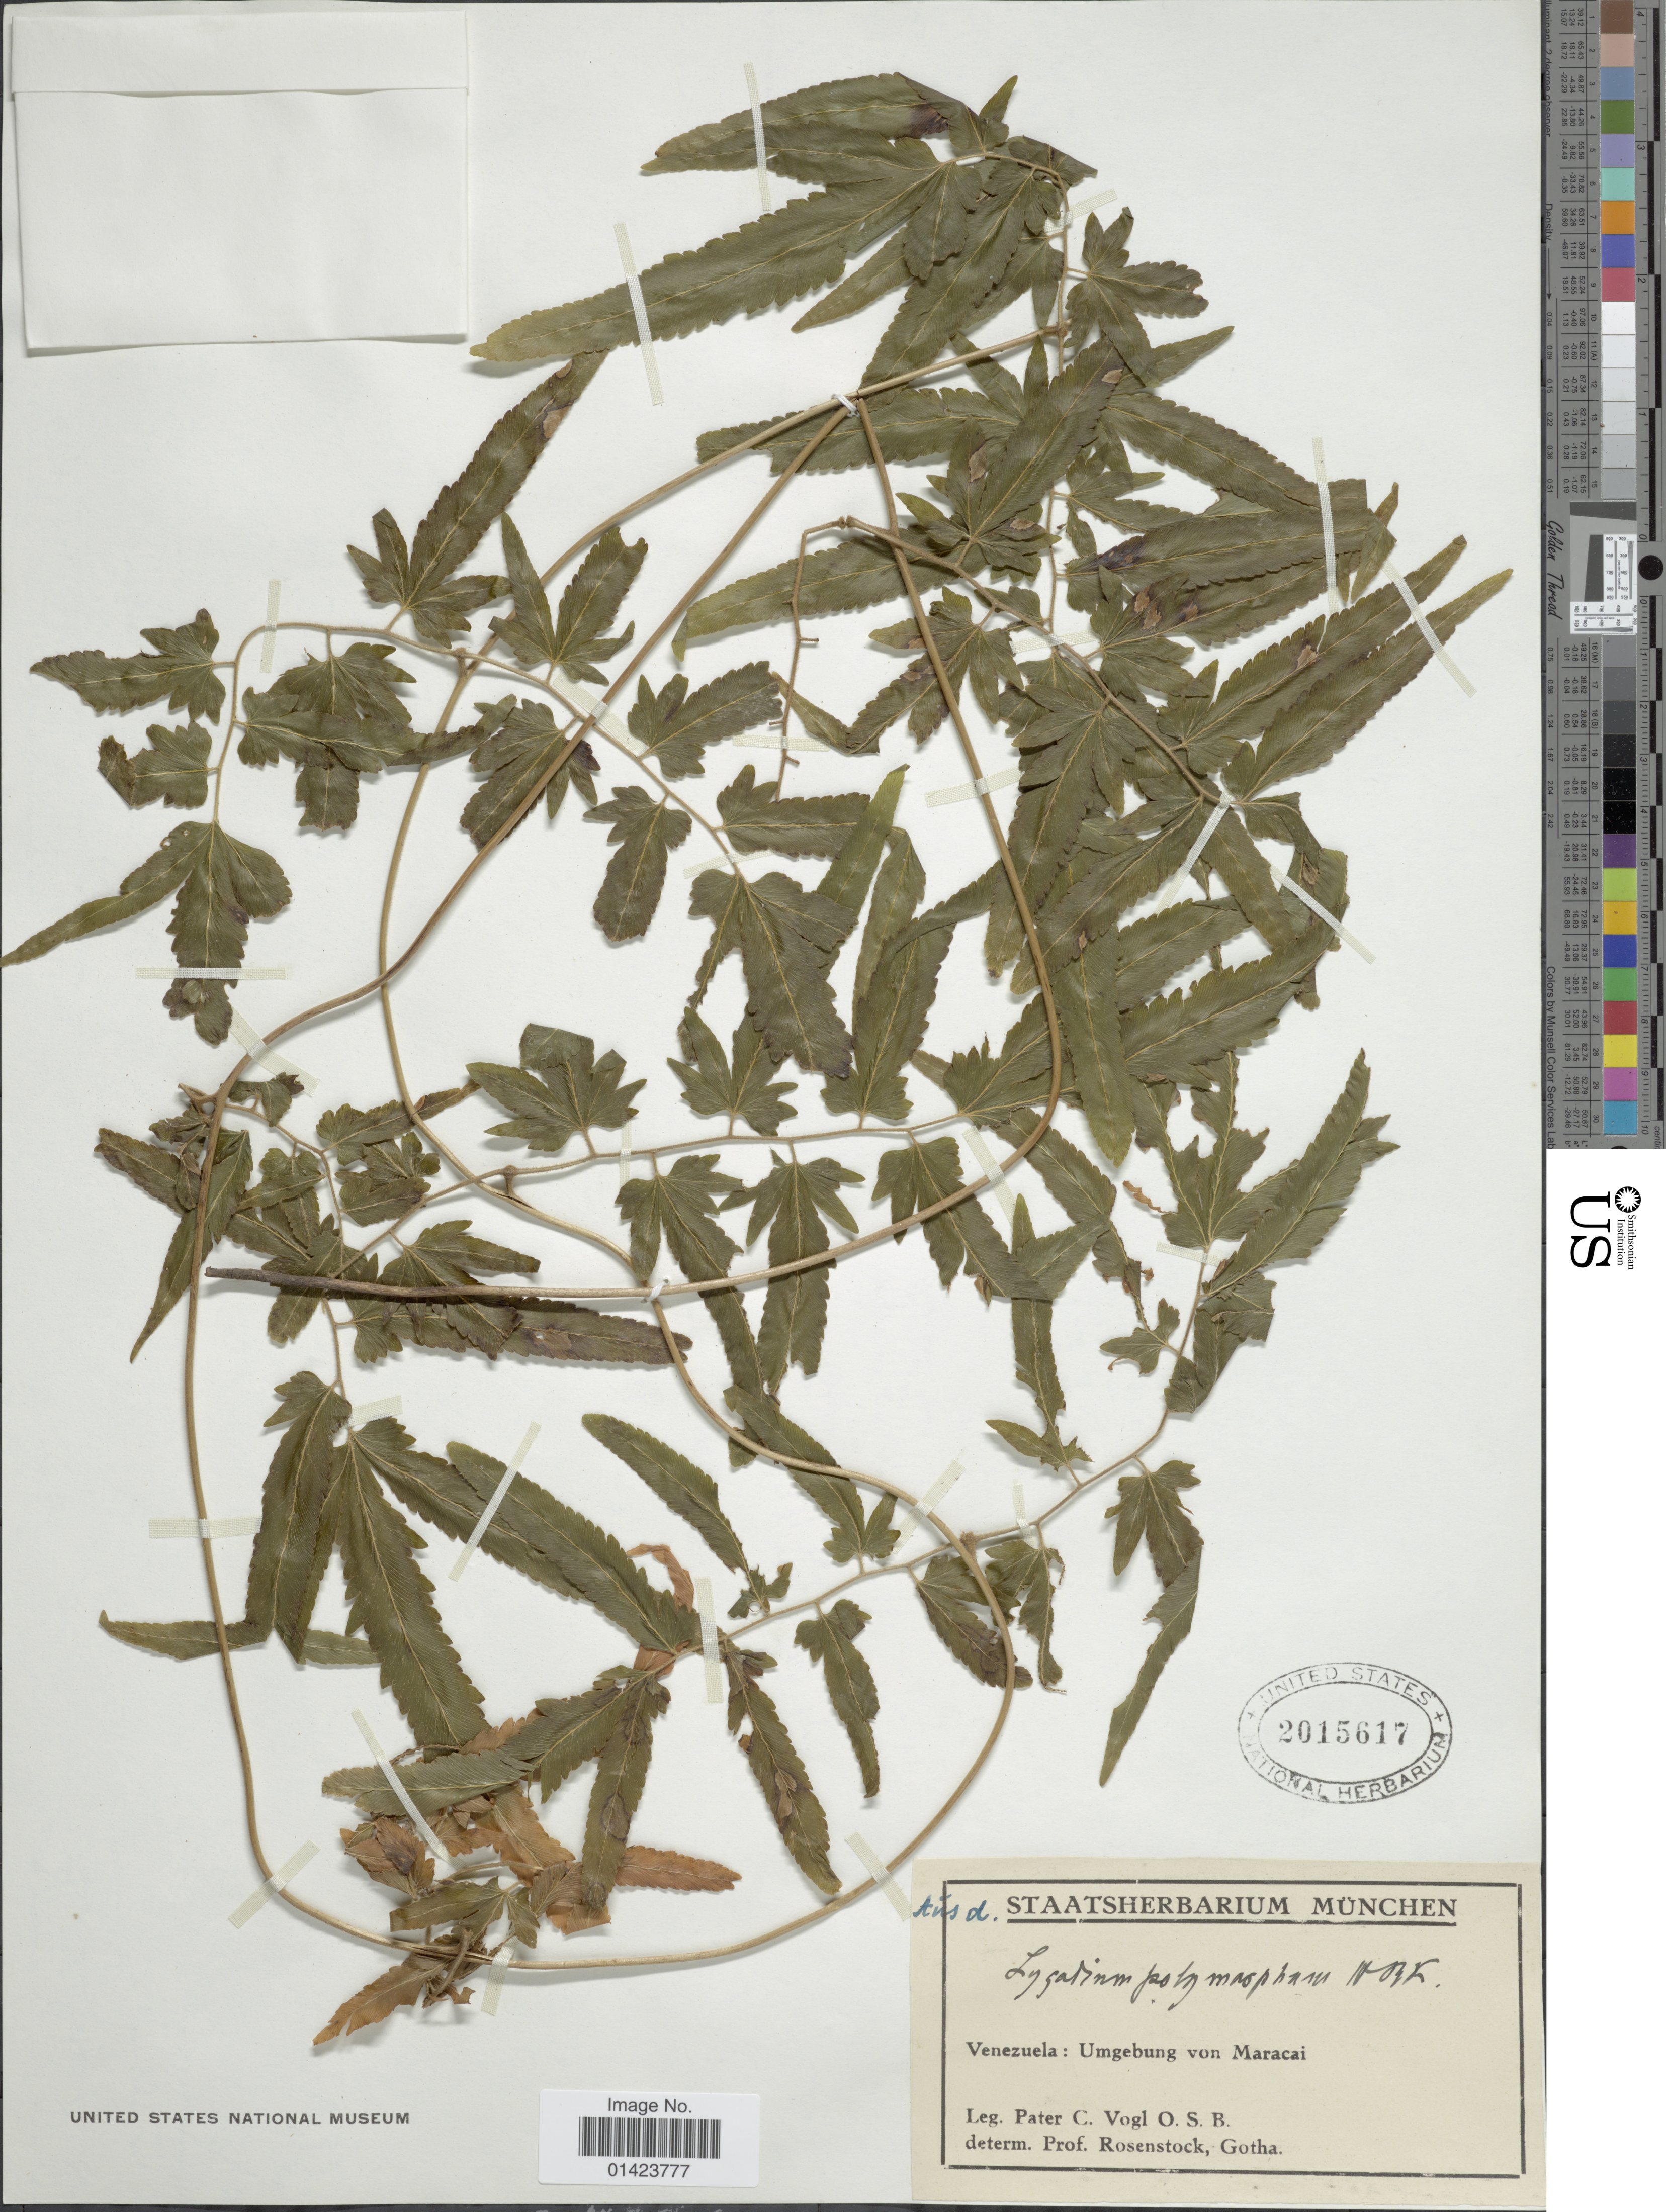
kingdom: Plantae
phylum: Tracheophyta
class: Polypodiopsida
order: Schizaeales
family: Lygodiaceae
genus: Lygodium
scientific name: Lygodium venustum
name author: Sw.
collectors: C. Vogl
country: Venezuela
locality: Venezuela: Umgebung von Maracai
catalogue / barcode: US 2015617